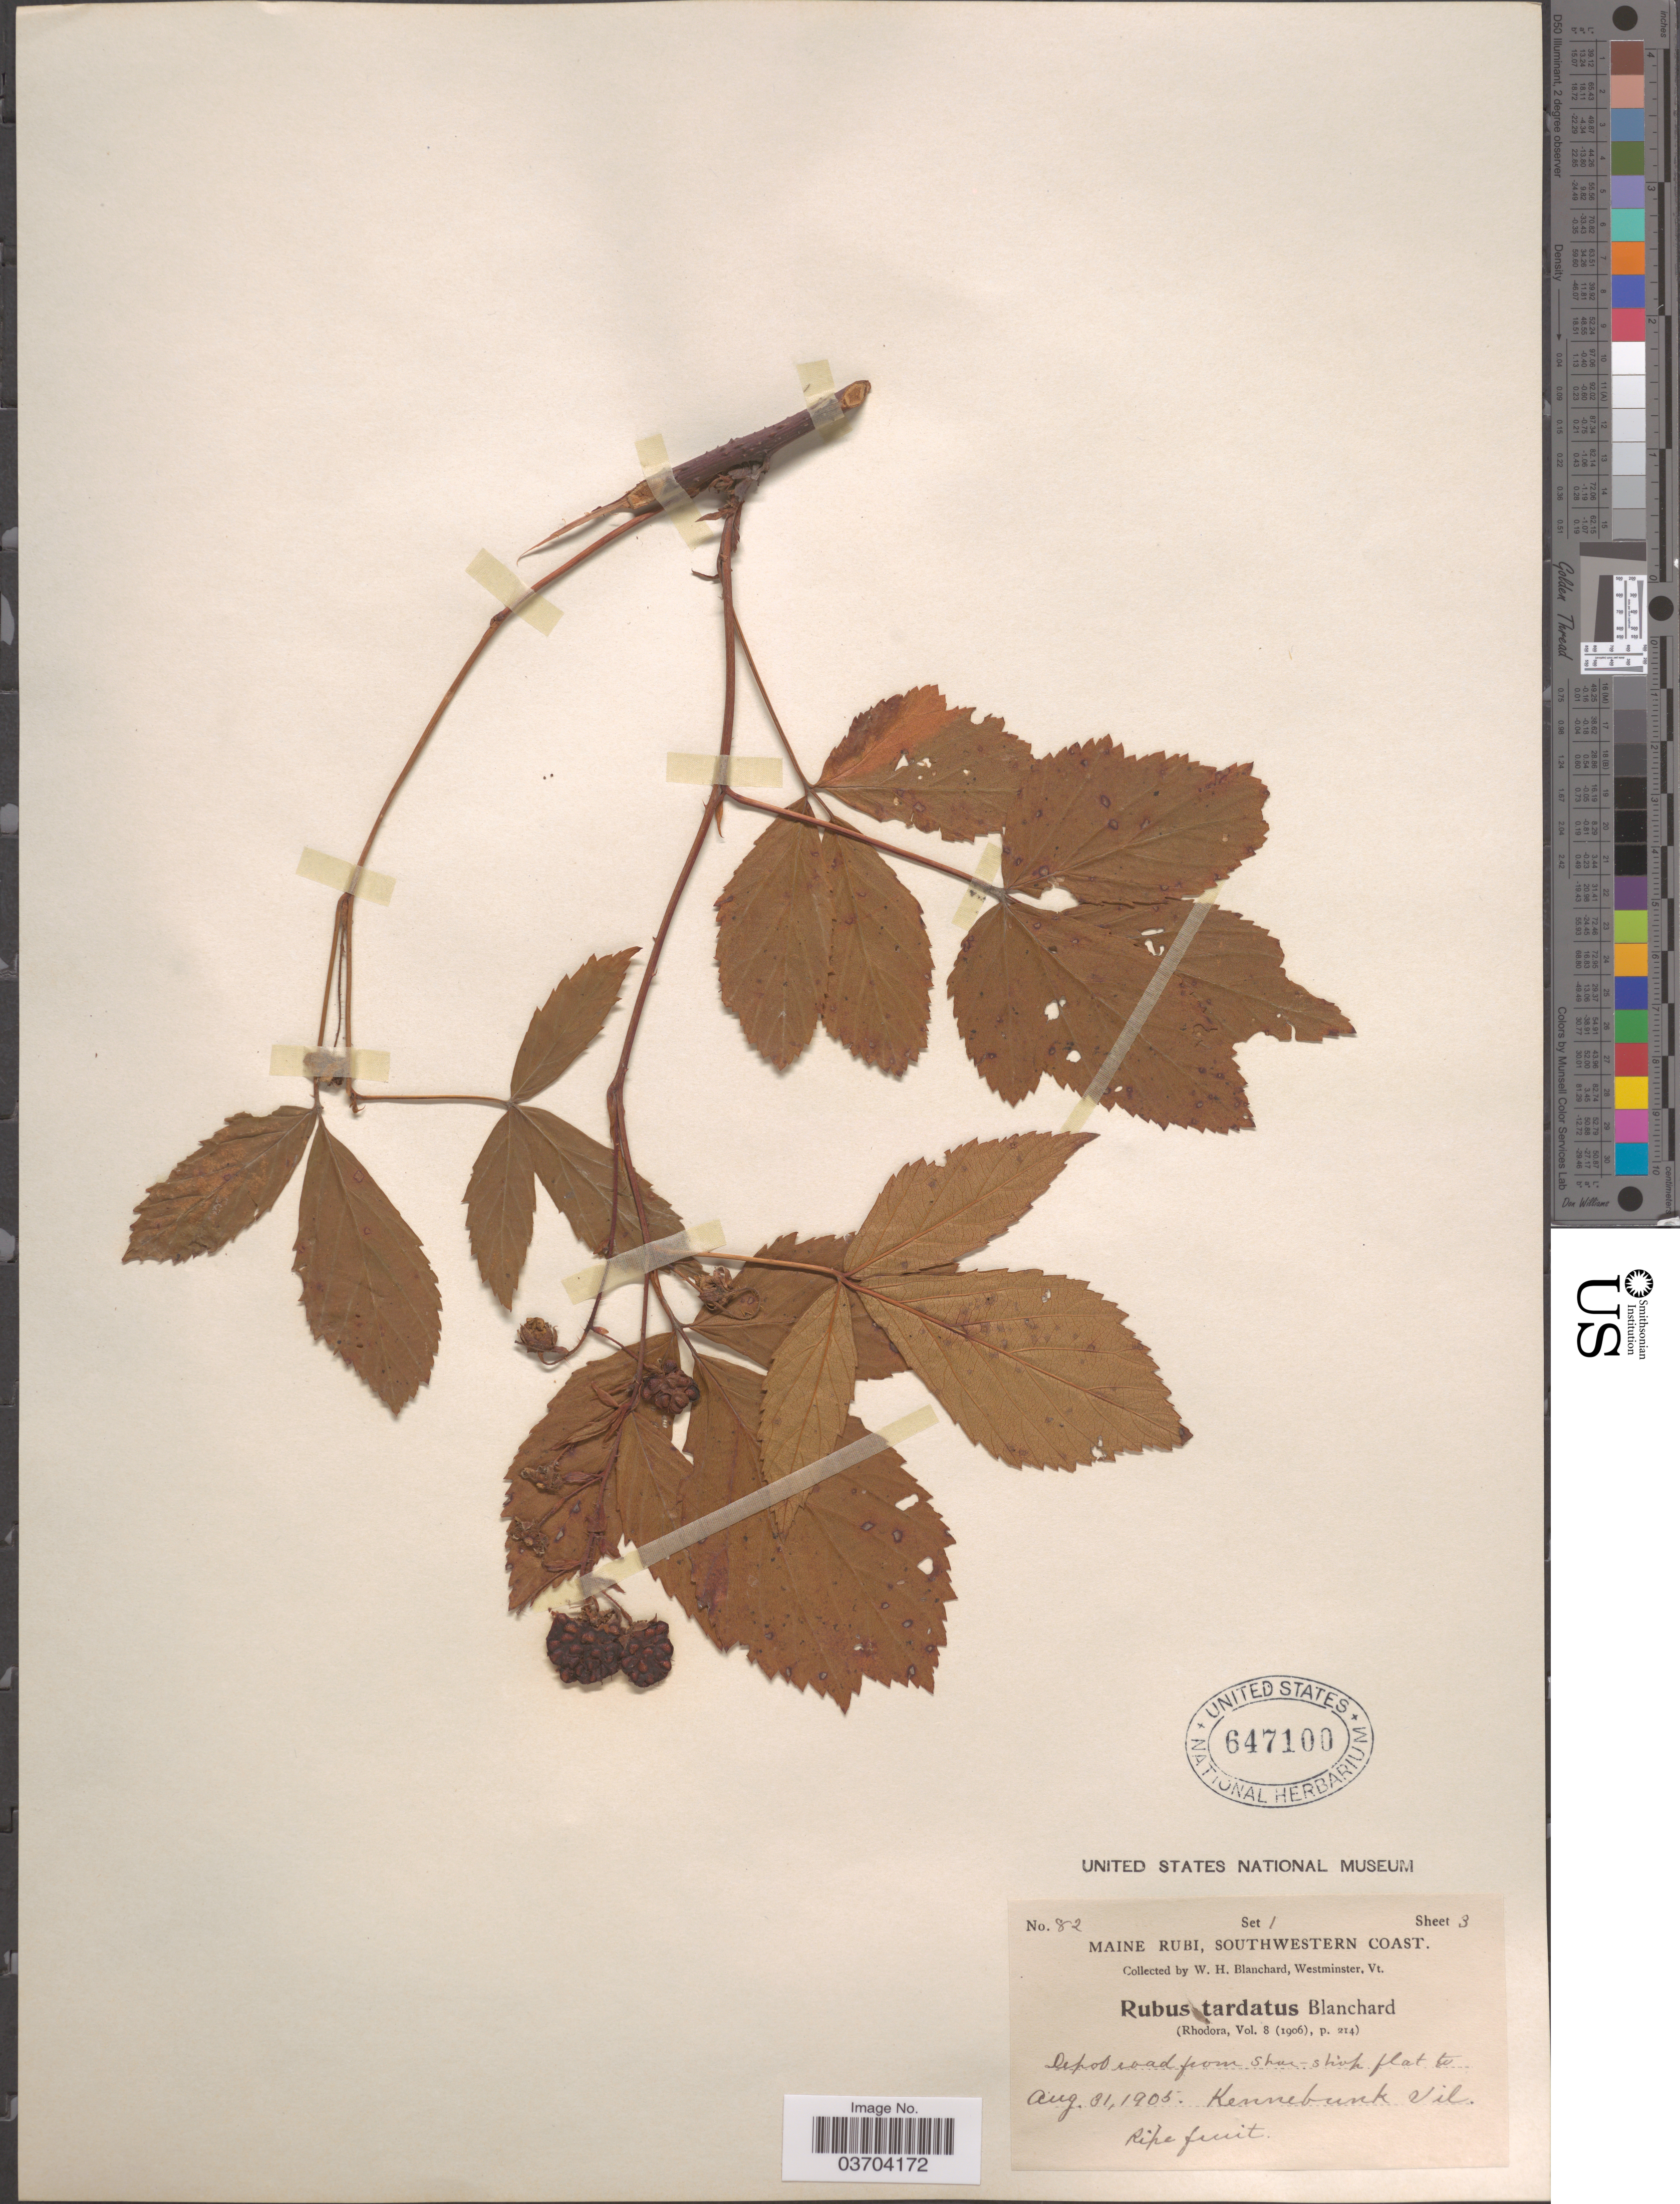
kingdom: Plantae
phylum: Tracheophyta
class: Magnoliopsida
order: Rosales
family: Rosaceae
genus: Rubus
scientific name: Rubus amicalis x R. nigricans Rydb. in Britton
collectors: W. H. Blanchard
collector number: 82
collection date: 1905-08-31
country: United States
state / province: Maine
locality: Southwestern Coast. Depot road from Shoe-shop flat to Kennebunk Vil.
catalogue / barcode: US 647100